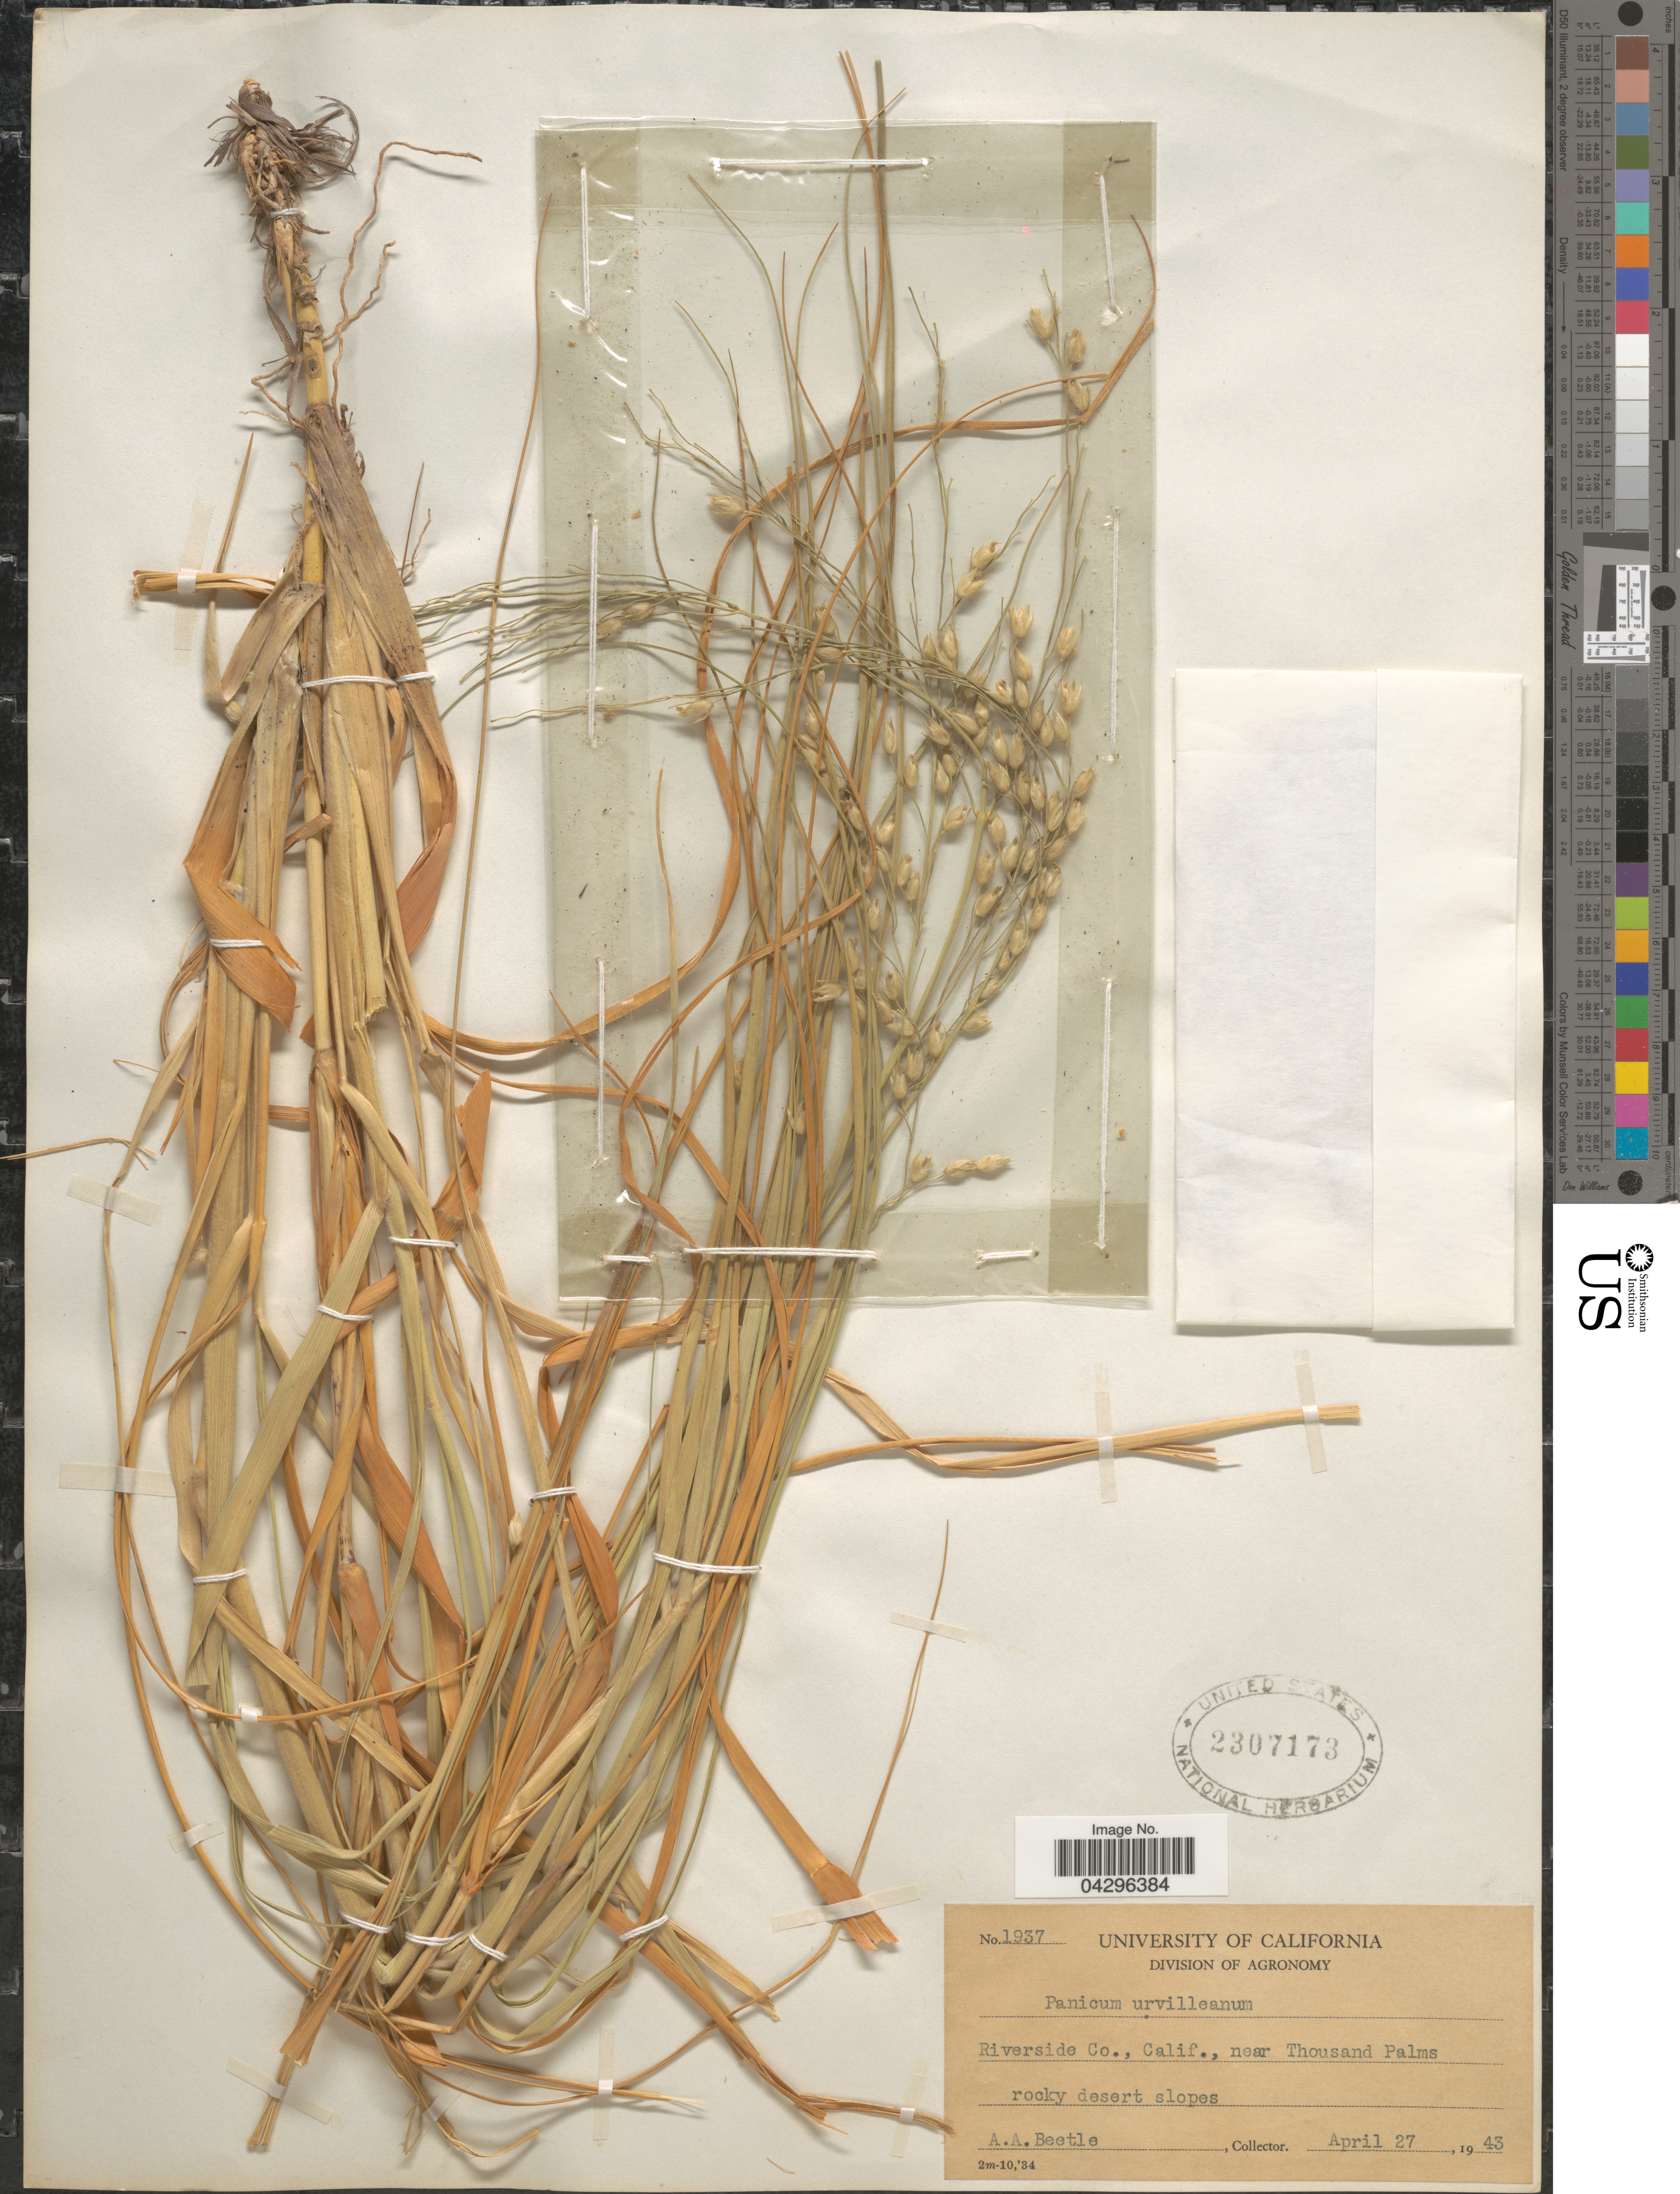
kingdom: Plantae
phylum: Tracheophyta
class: Liliopsida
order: Poales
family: Poaceae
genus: Panicum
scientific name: Panicum urvilleanum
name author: Kunth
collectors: A. A. Beetle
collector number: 1937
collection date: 1943-04-27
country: United States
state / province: California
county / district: Riverside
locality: Riverside Co., near Thousand Palms.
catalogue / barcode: US 2307173